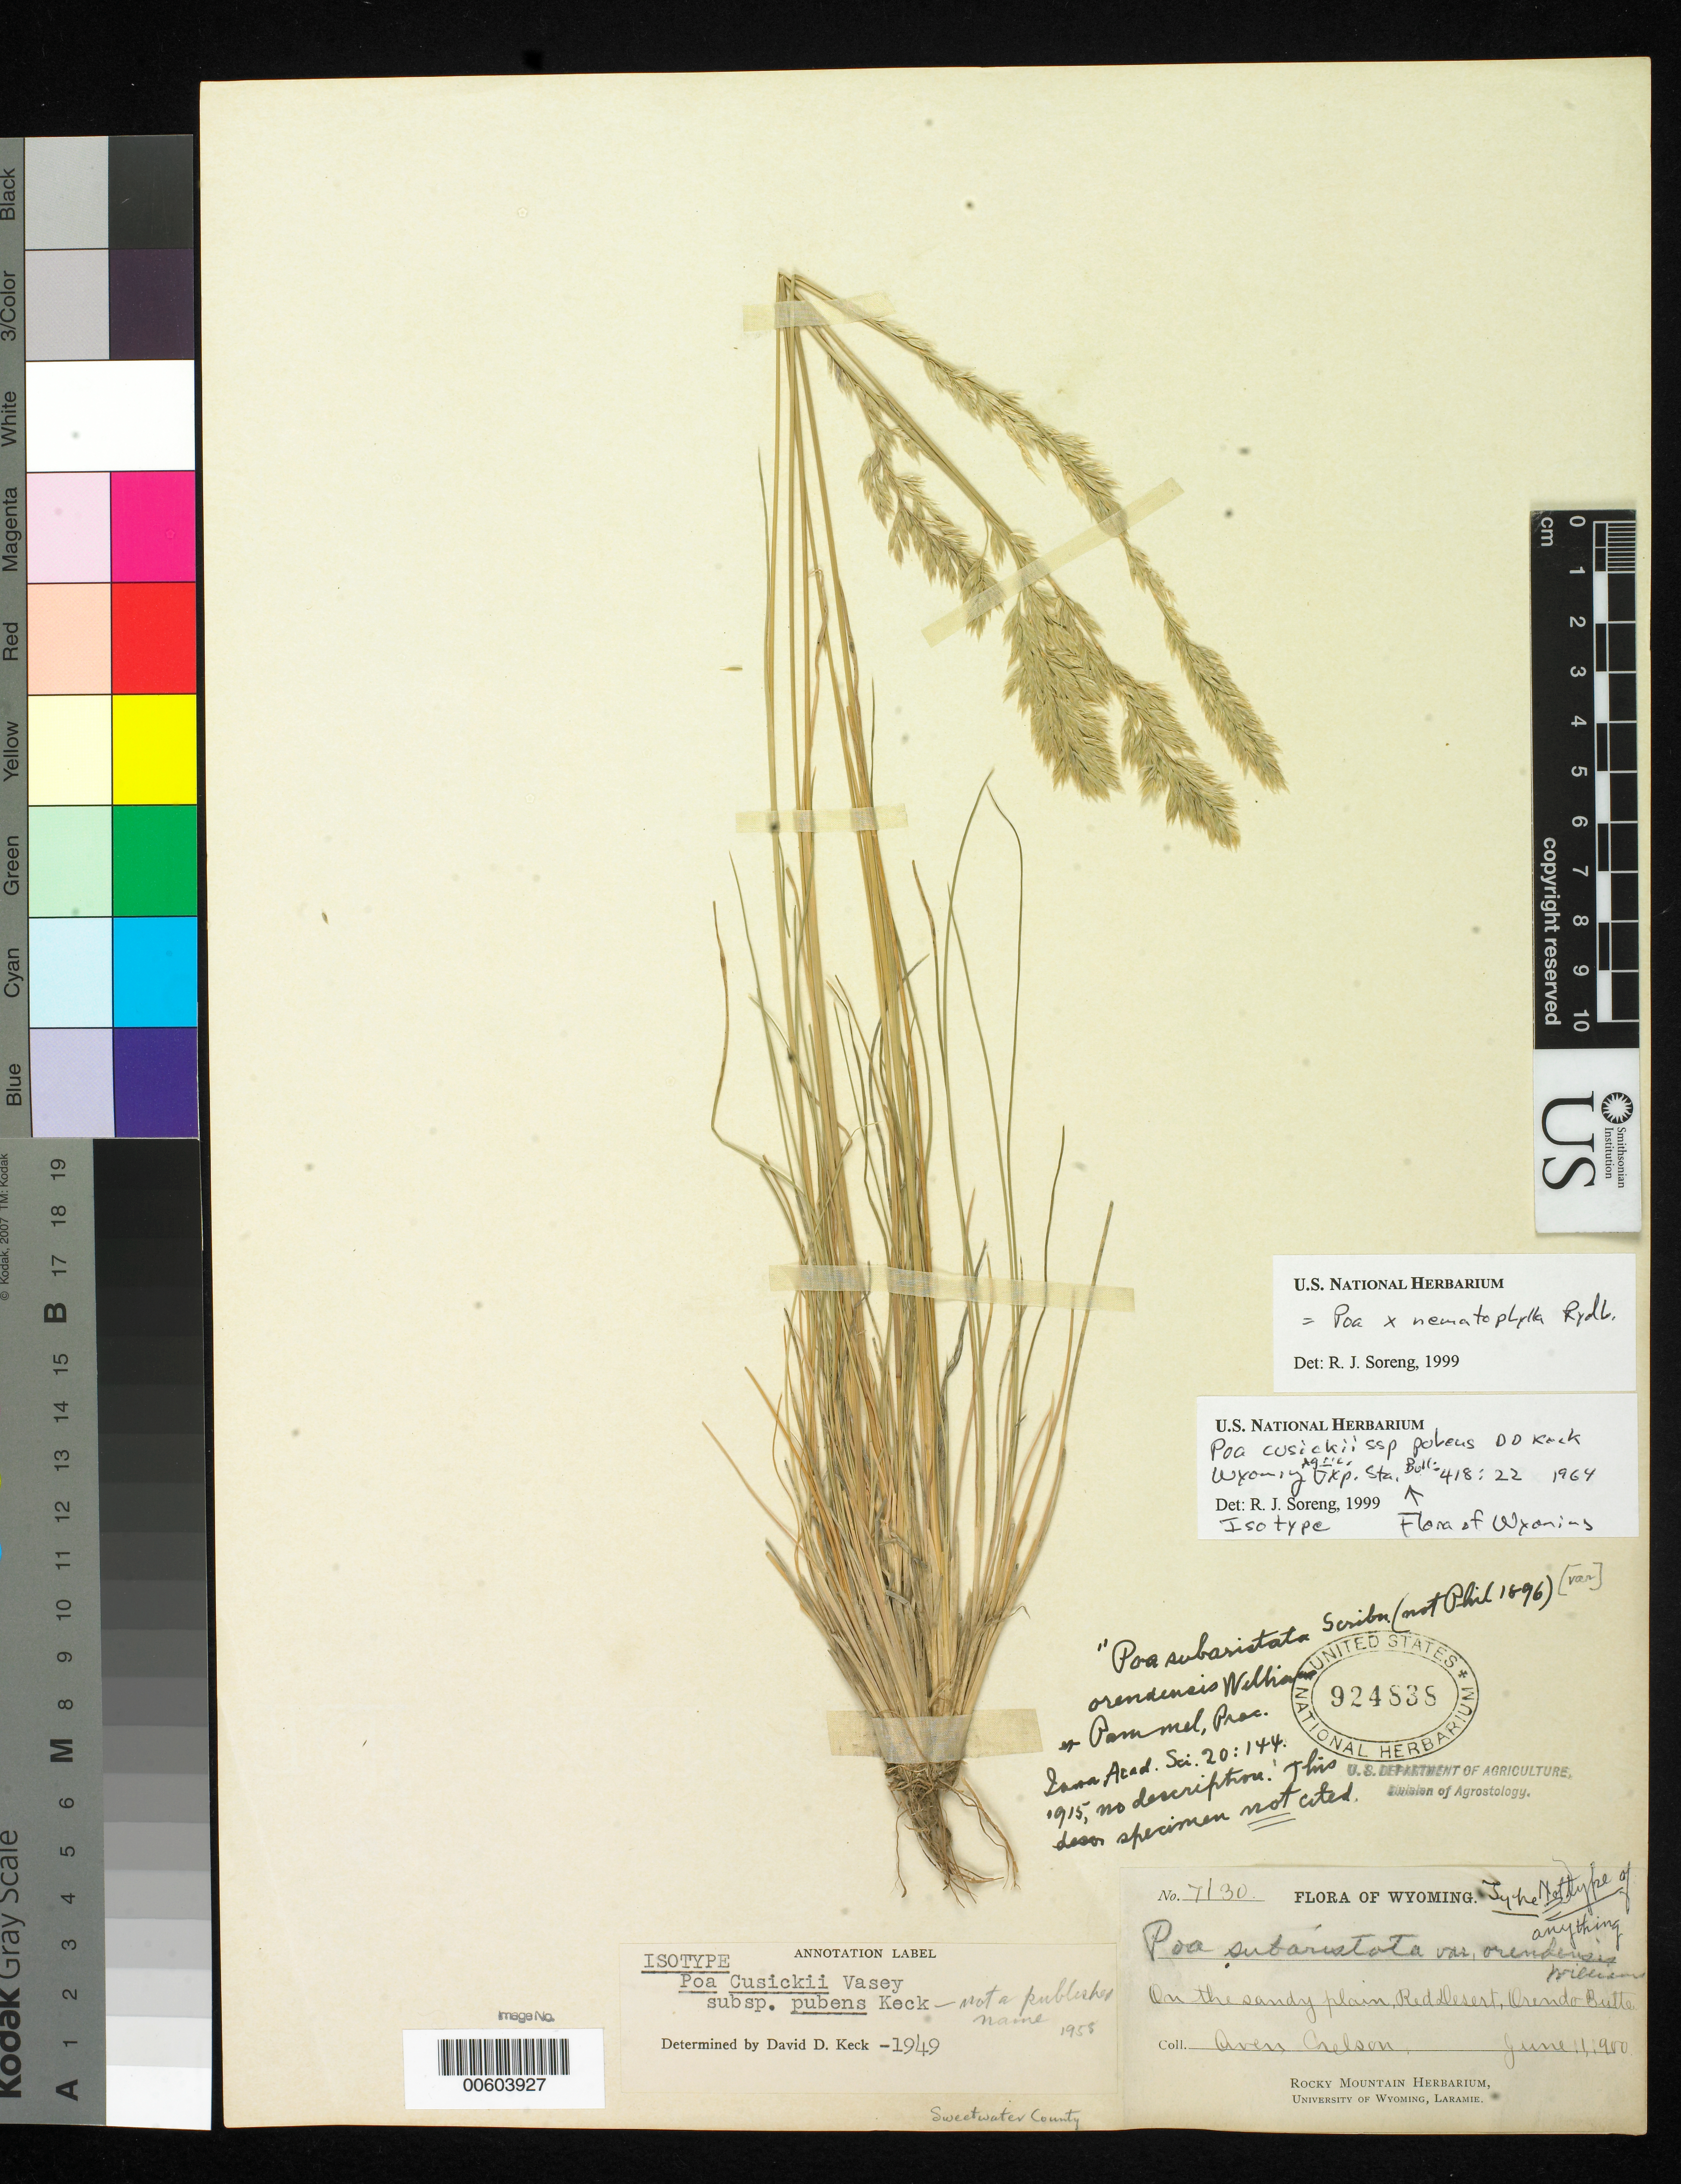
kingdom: Plantae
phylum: Tracheophyta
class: Liliopsida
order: Poales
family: Poaceae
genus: Poa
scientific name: Poa cusickii subsp. pubens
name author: D.D. Keck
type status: Isotype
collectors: A. Nelson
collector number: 7130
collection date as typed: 11 Jun 1900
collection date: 1900-06-11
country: United States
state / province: Wyoming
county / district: Sweetwater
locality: Red Desert, Orendo Butte.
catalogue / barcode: US 924838